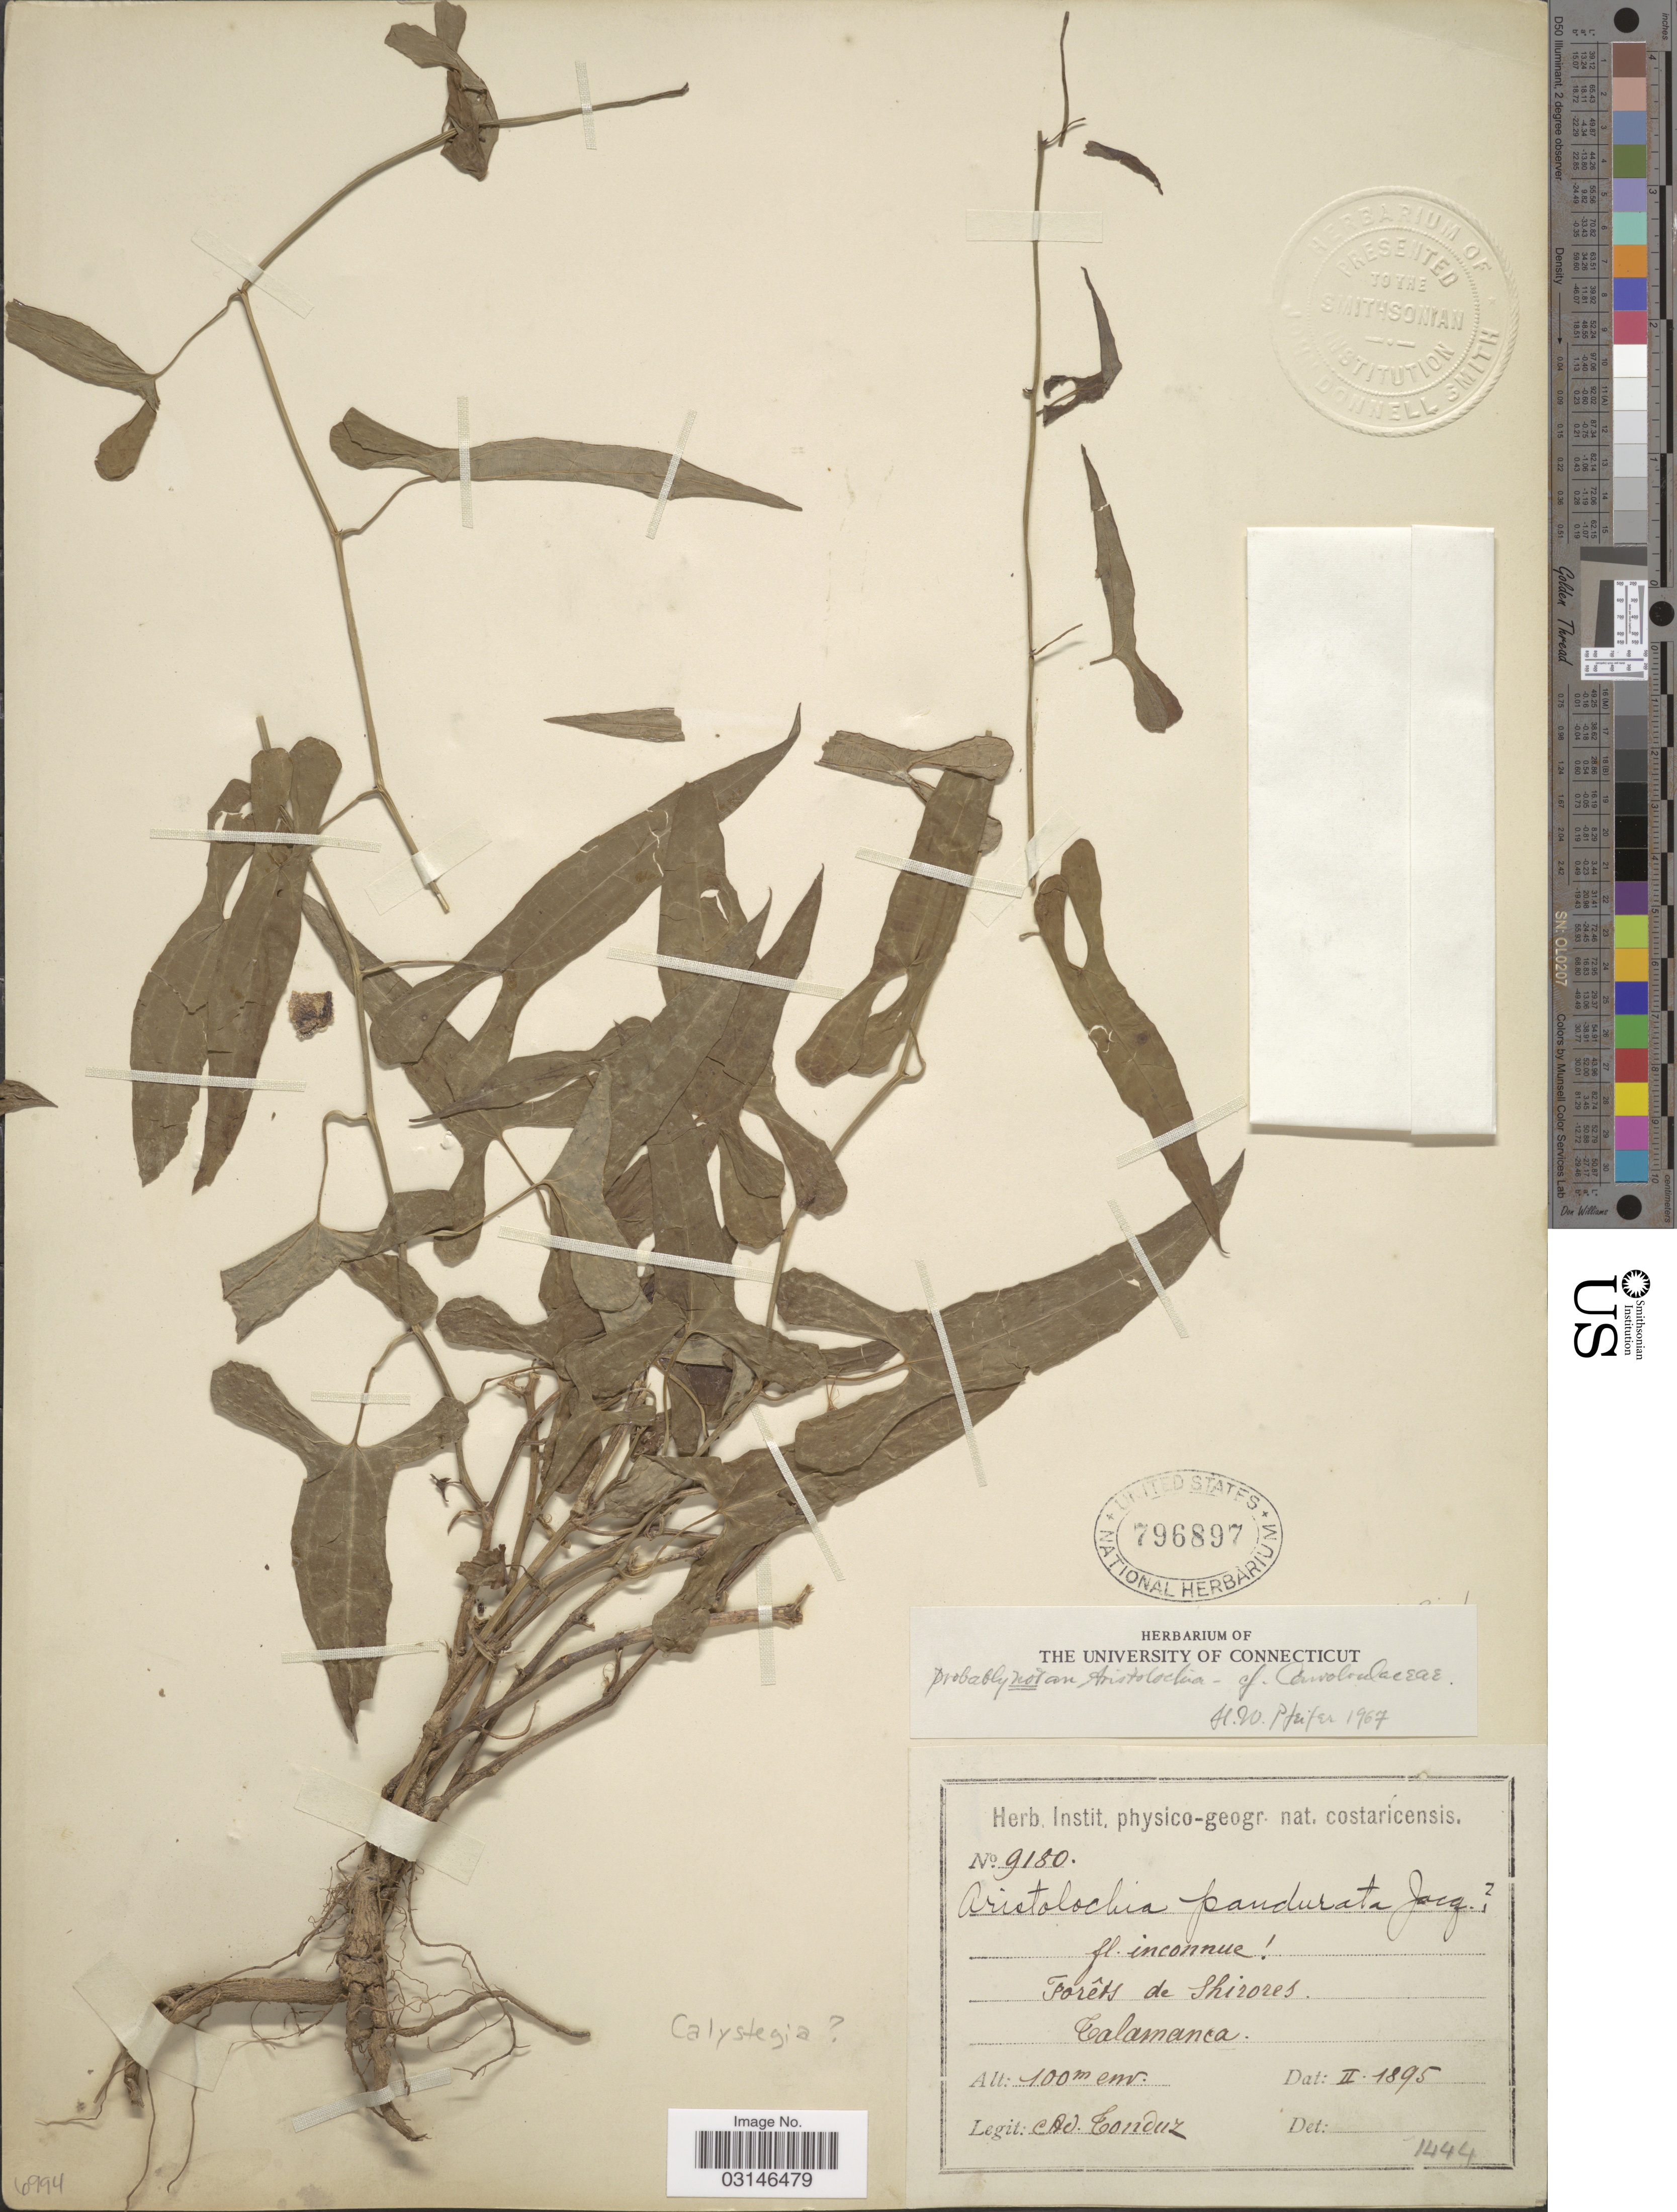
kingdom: Plantae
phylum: Tracheophyta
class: Magnoliopsida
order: Solanales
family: Convolvulaceae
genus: Calystegia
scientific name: Calystegia sp.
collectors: A. Tonduz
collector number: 9180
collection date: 1895-02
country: Costa Rica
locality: Forêts de Shirores, Calamanca.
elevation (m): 100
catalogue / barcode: US 796897